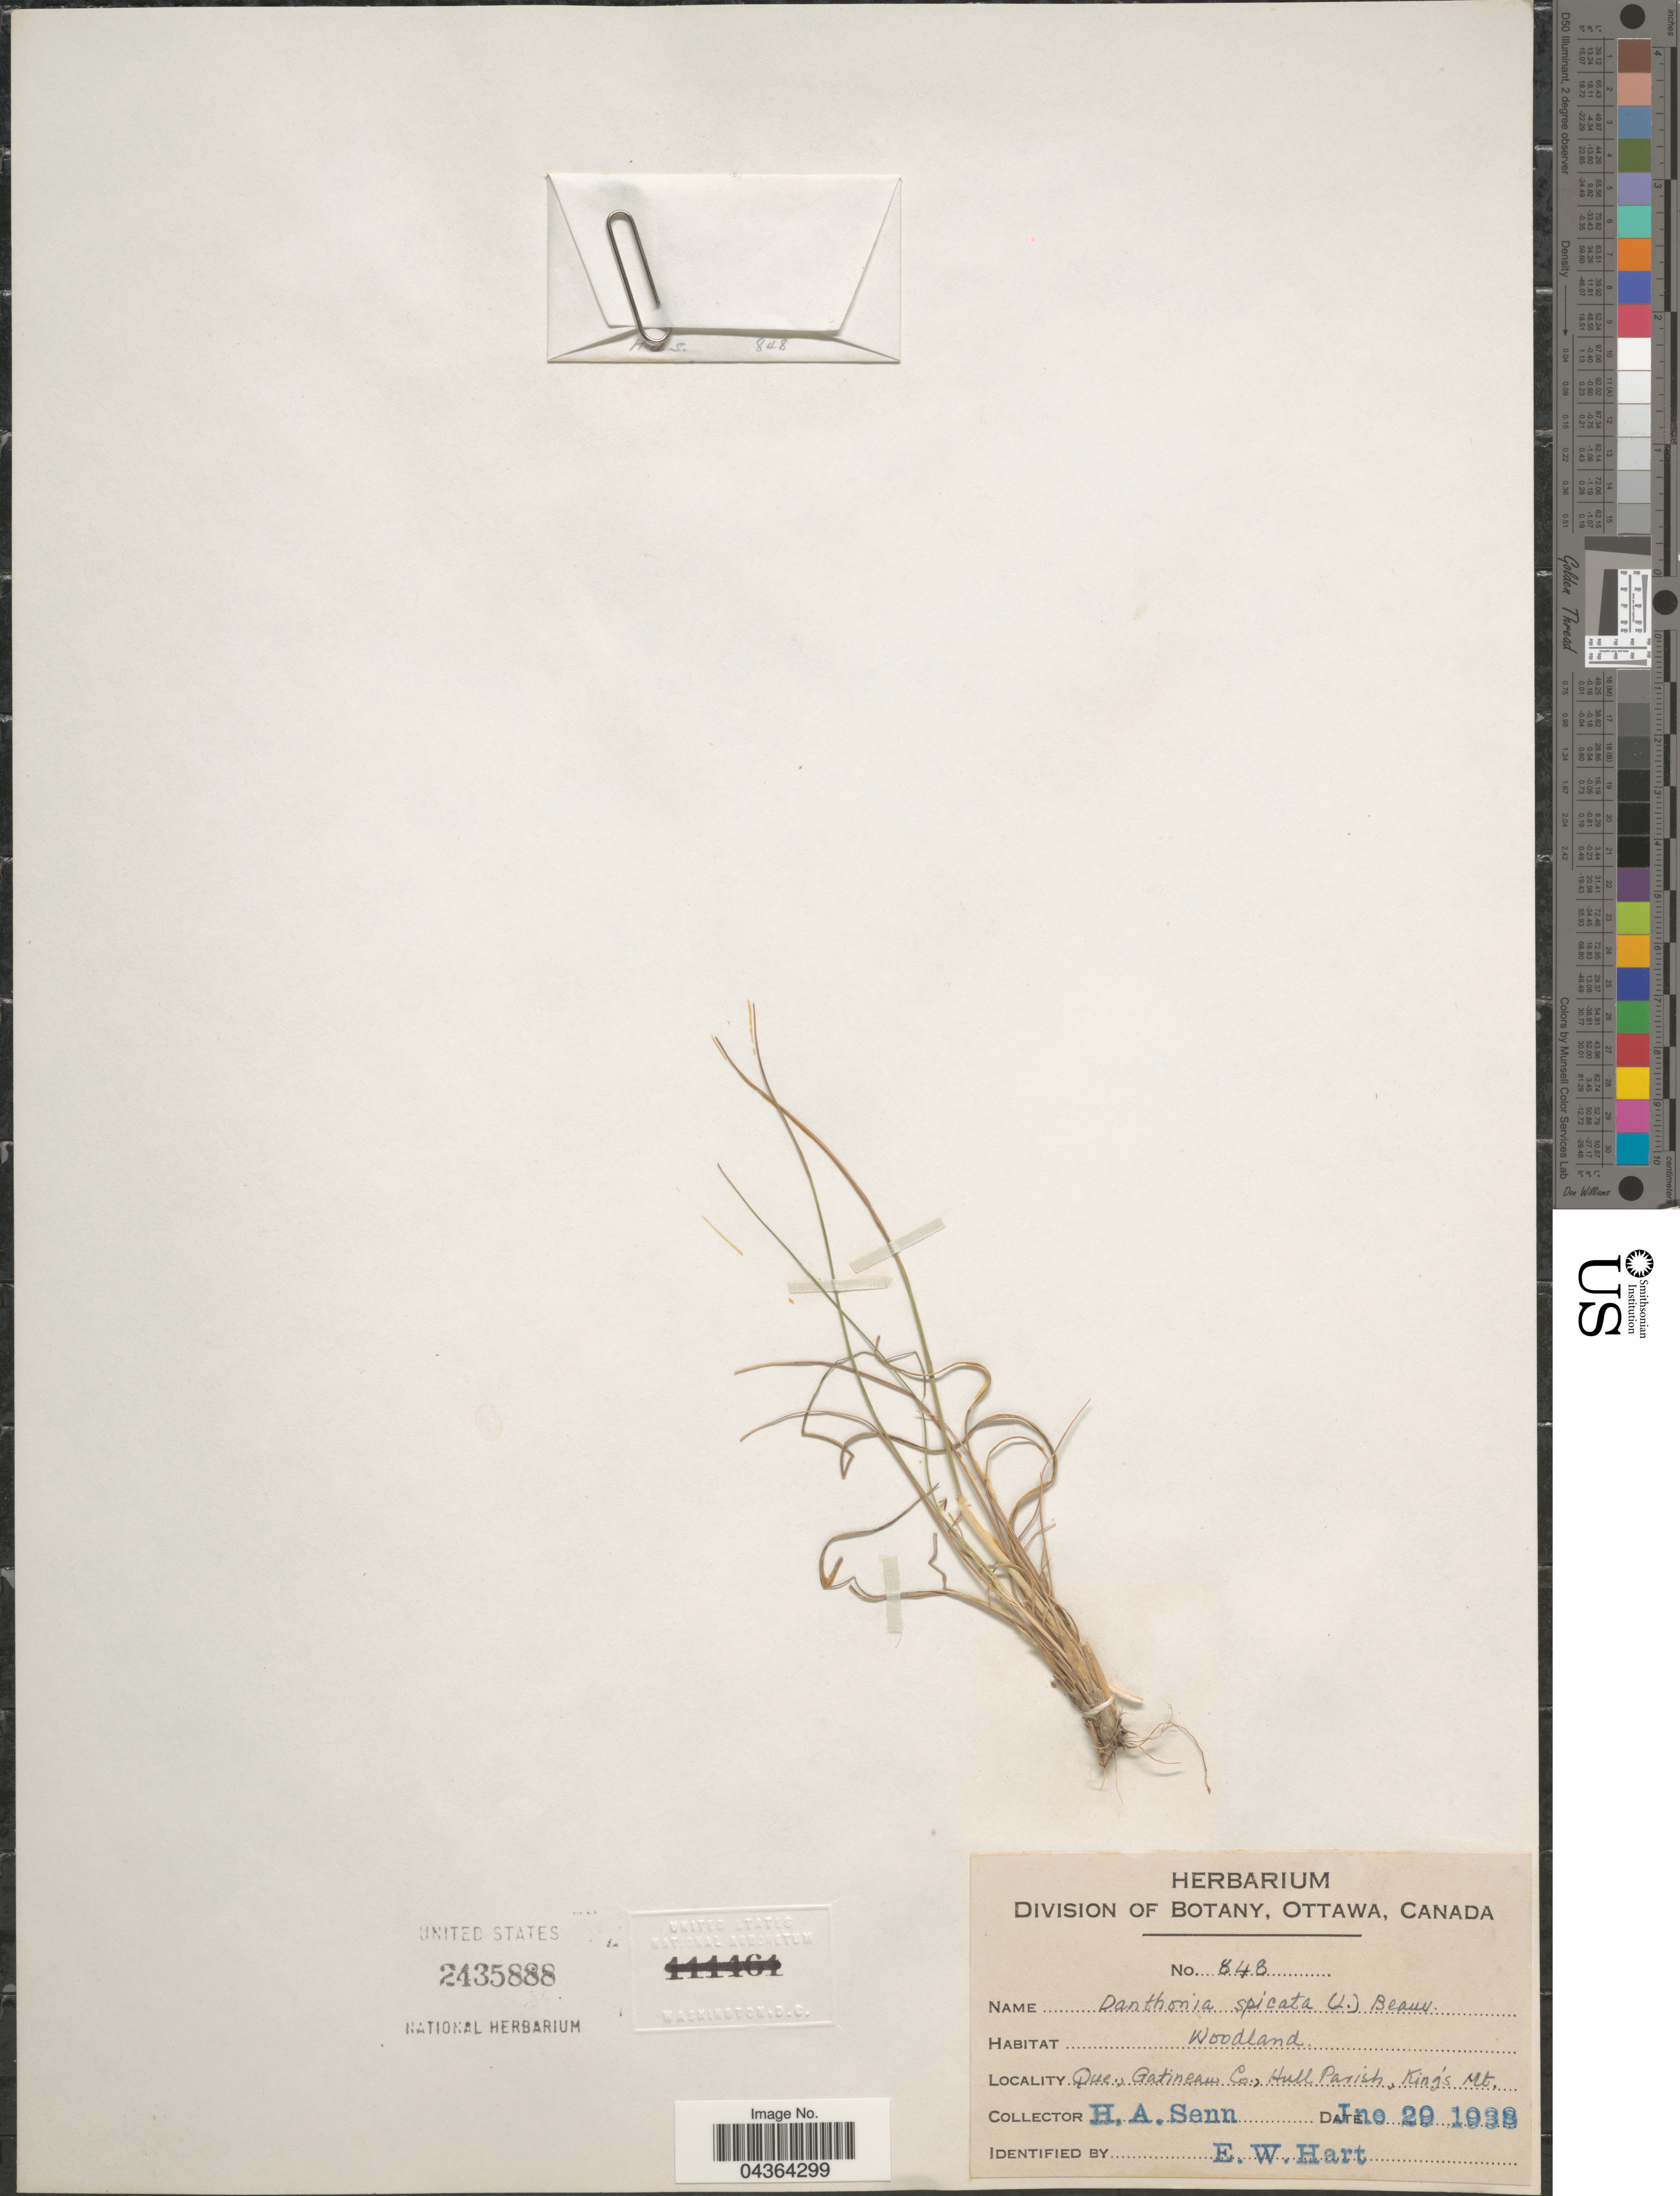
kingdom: Plantae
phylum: Tracheophyta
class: Liliopsida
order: Poales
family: Poaceae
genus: Danthonia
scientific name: Danthonia spicata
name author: (L.) P. Beauv. ex Roem. & Schult.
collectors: H. Senn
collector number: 848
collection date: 1938-06-29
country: Canada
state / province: Quebec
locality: Gatineau Co., Hull Parish, King's Mt.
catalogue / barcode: US 2435888